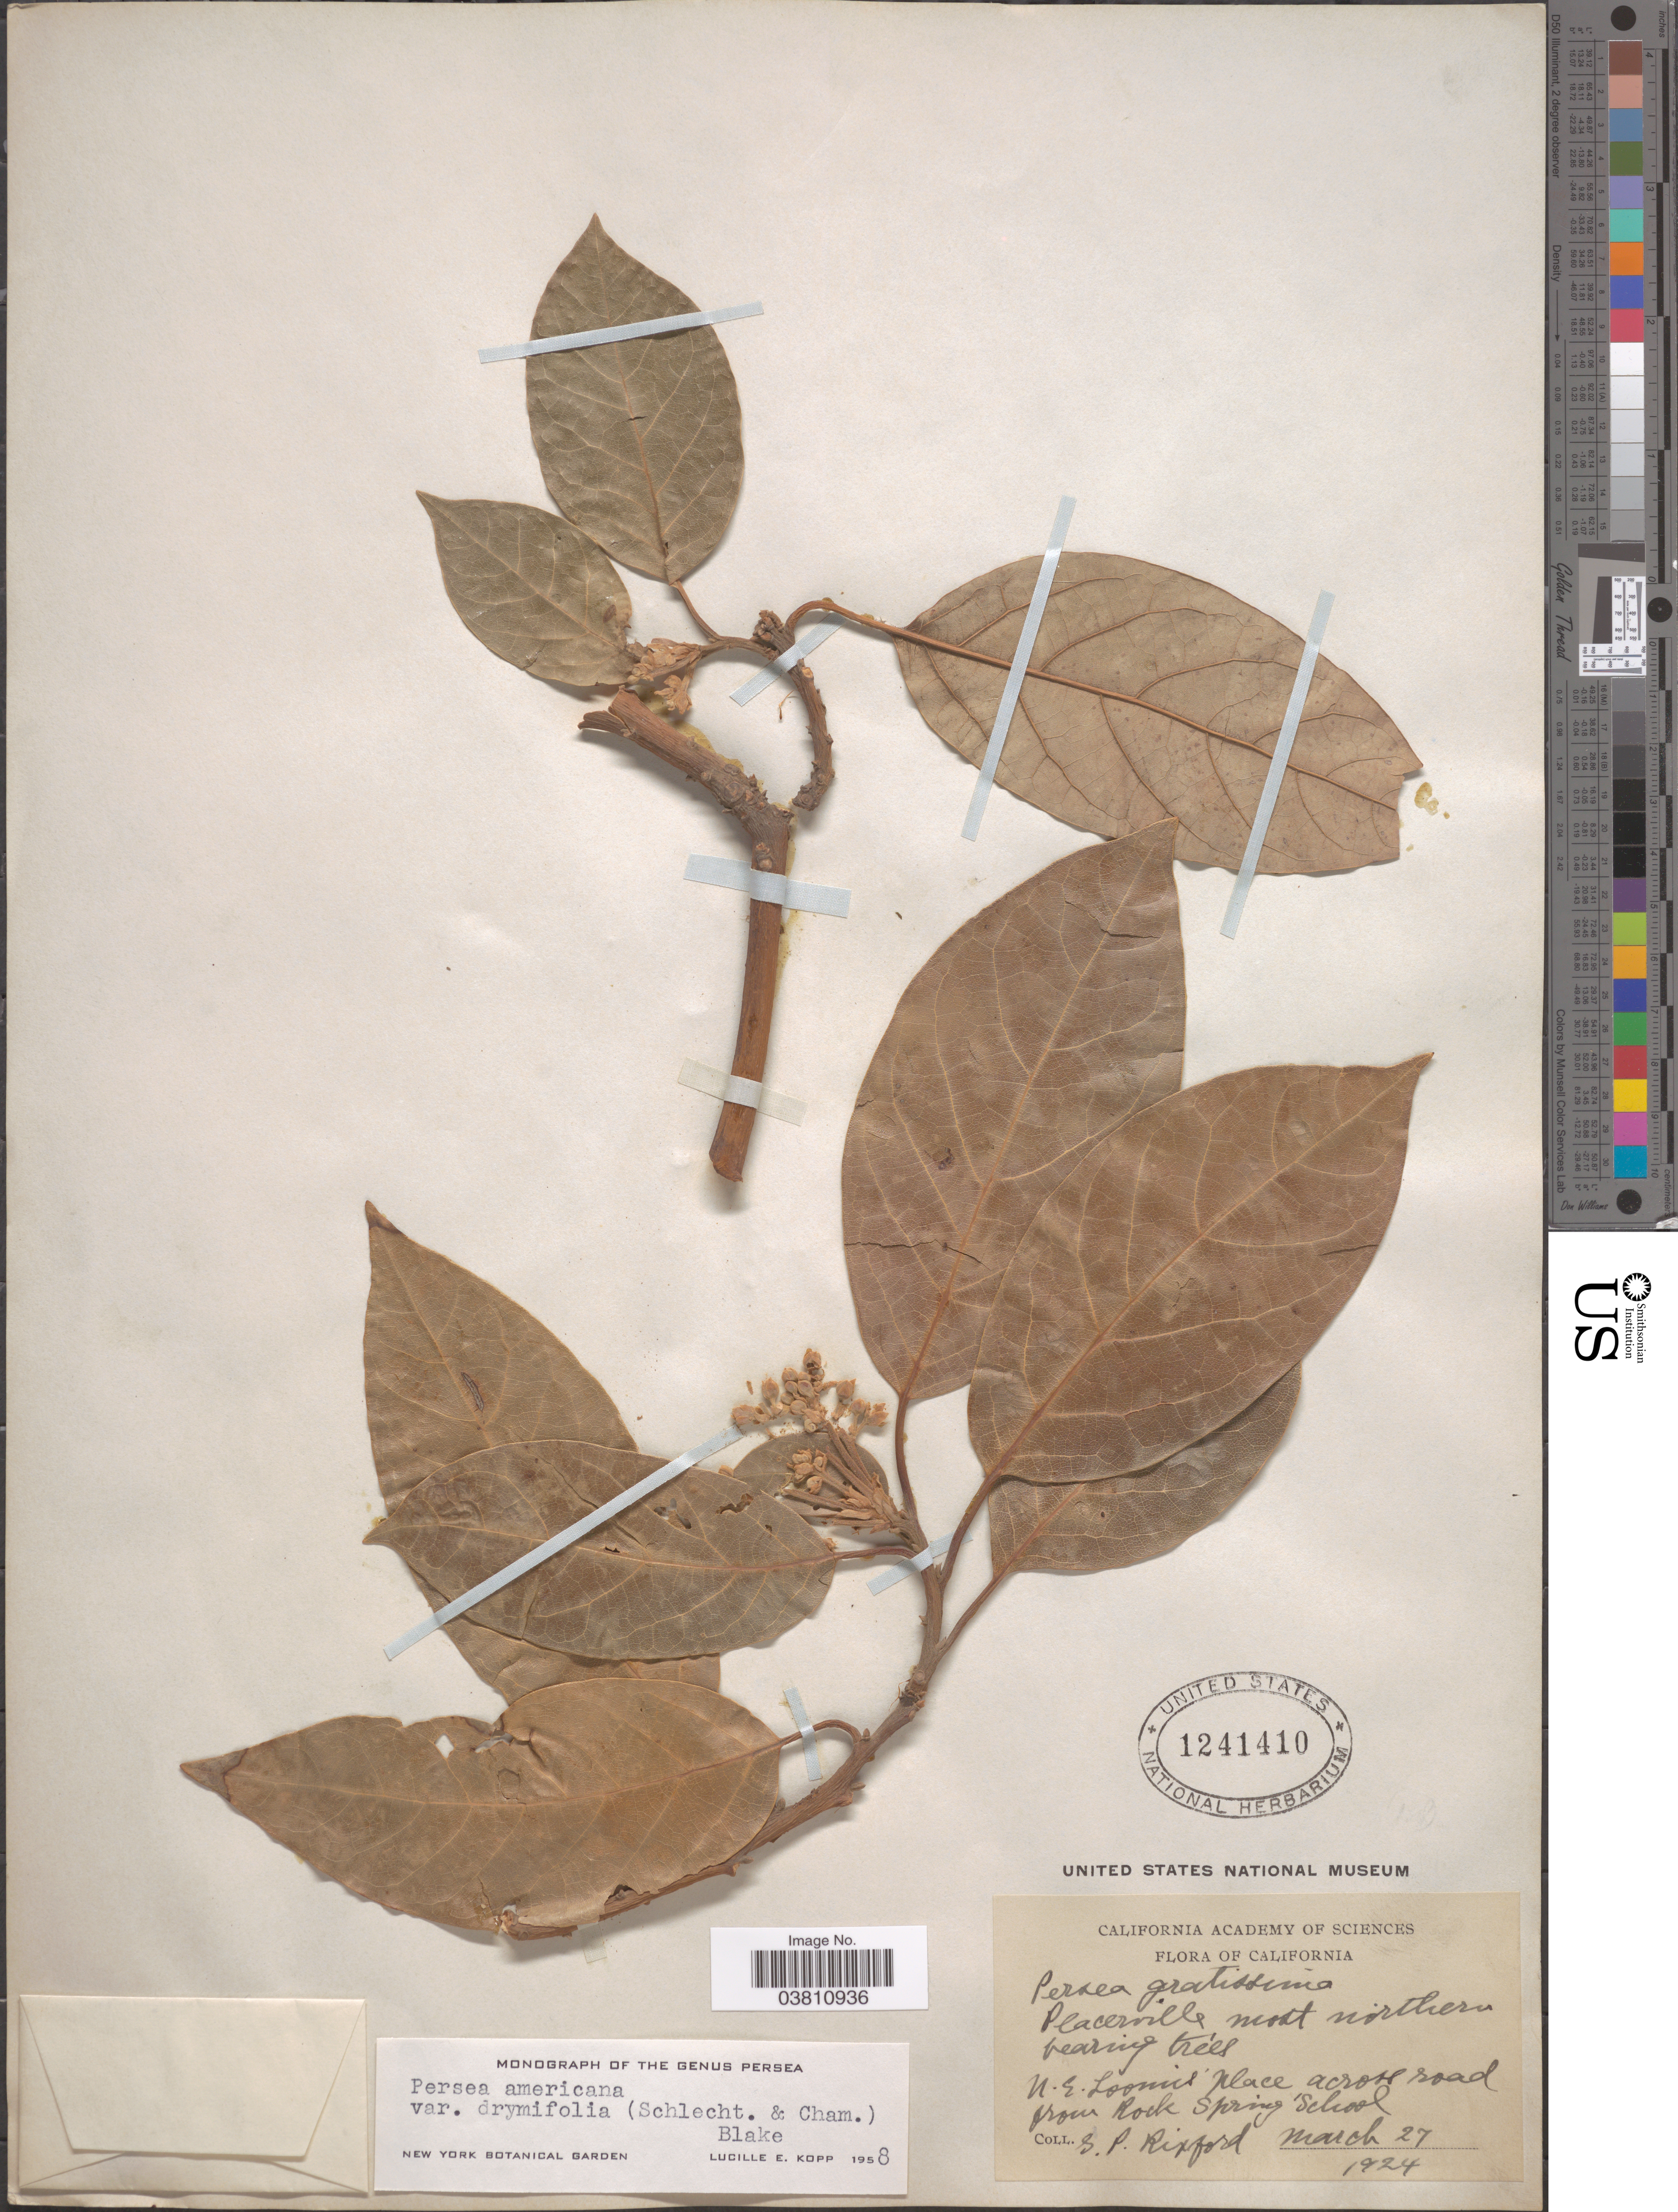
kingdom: Plantae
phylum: Tracheophyta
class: Magnoliopsida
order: Laurales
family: Lauraceae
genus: Persea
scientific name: Persea americana var. drymifolia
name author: (Schltdl. & Cham.) S.F. Blake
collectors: S. Rixford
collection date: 1924-03-27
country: United States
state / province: California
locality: N.E. Loomis place across road from Rock Spring School.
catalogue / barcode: US 1241410